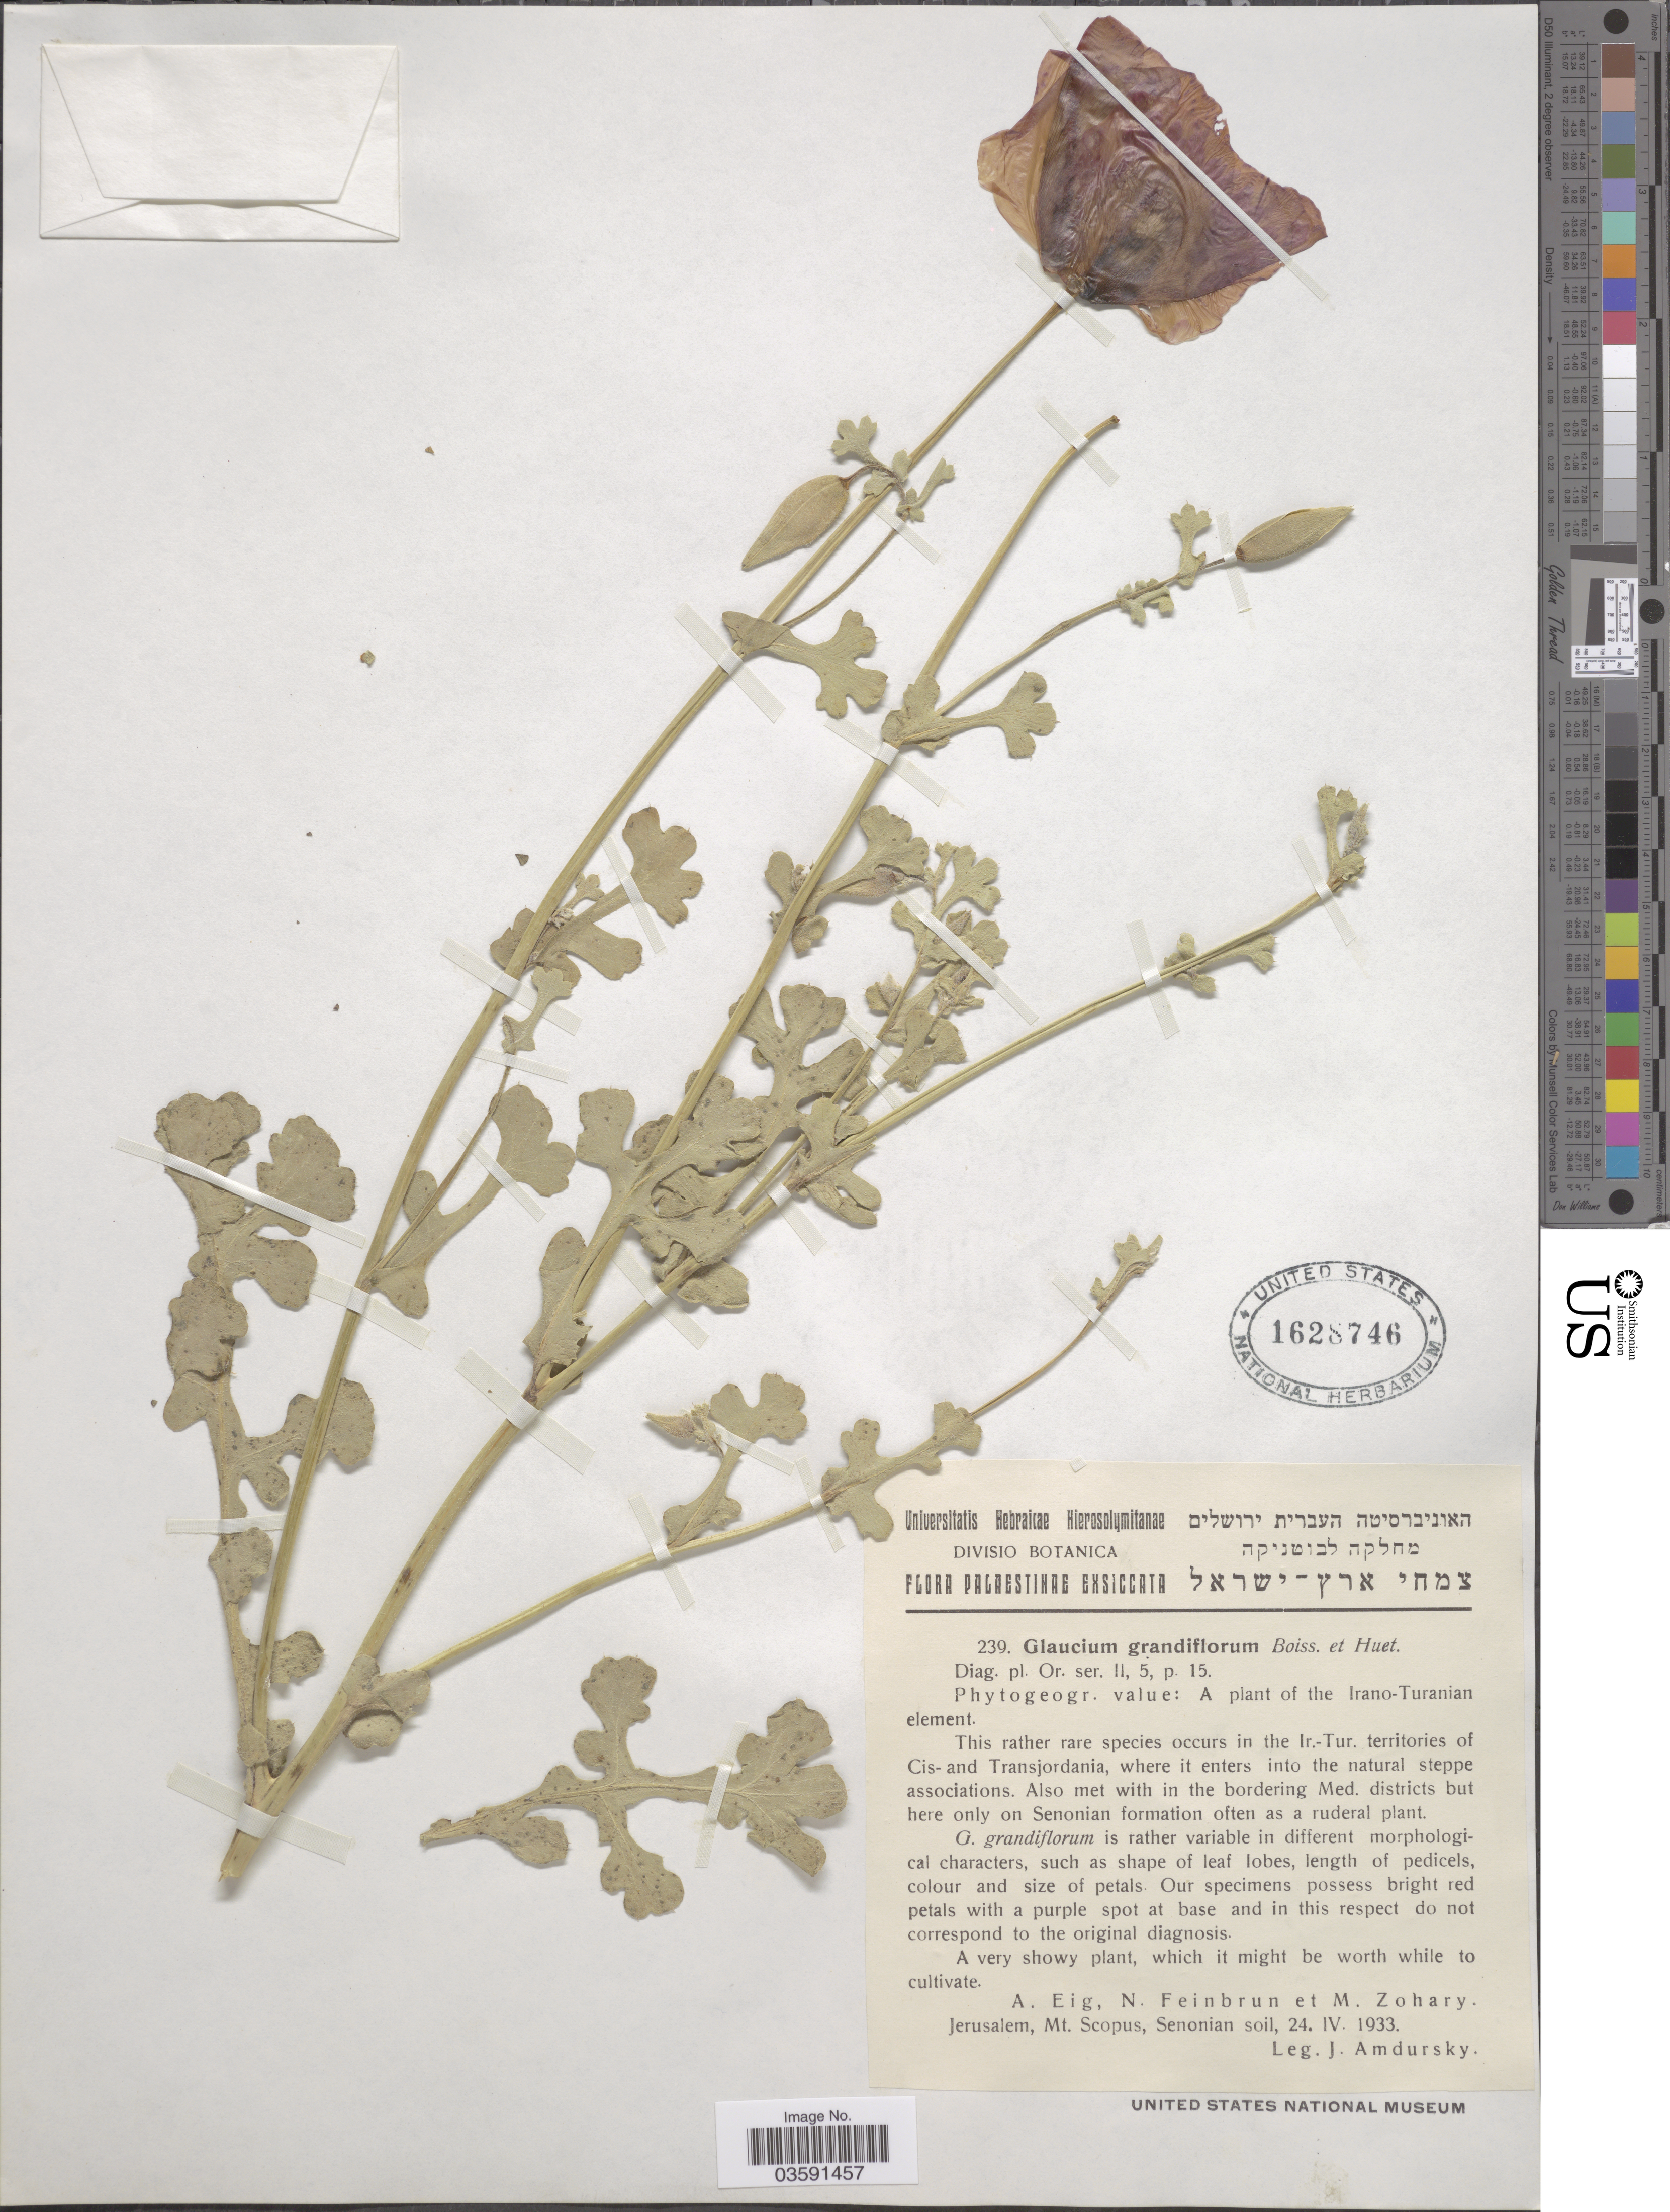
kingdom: Plantae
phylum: Tracheophyta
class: Magnoliopsida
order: Ranunculales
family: Papaveraceae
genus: Glaucium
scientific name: Glaucium grandiflorum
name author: Boiss. & A. Huet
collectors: I. Amdursky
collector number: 239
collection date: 1933-04-24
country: Israel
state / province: Jerusalem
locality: Palaestinae. Mt. Scopus.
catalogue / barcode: US 1628746